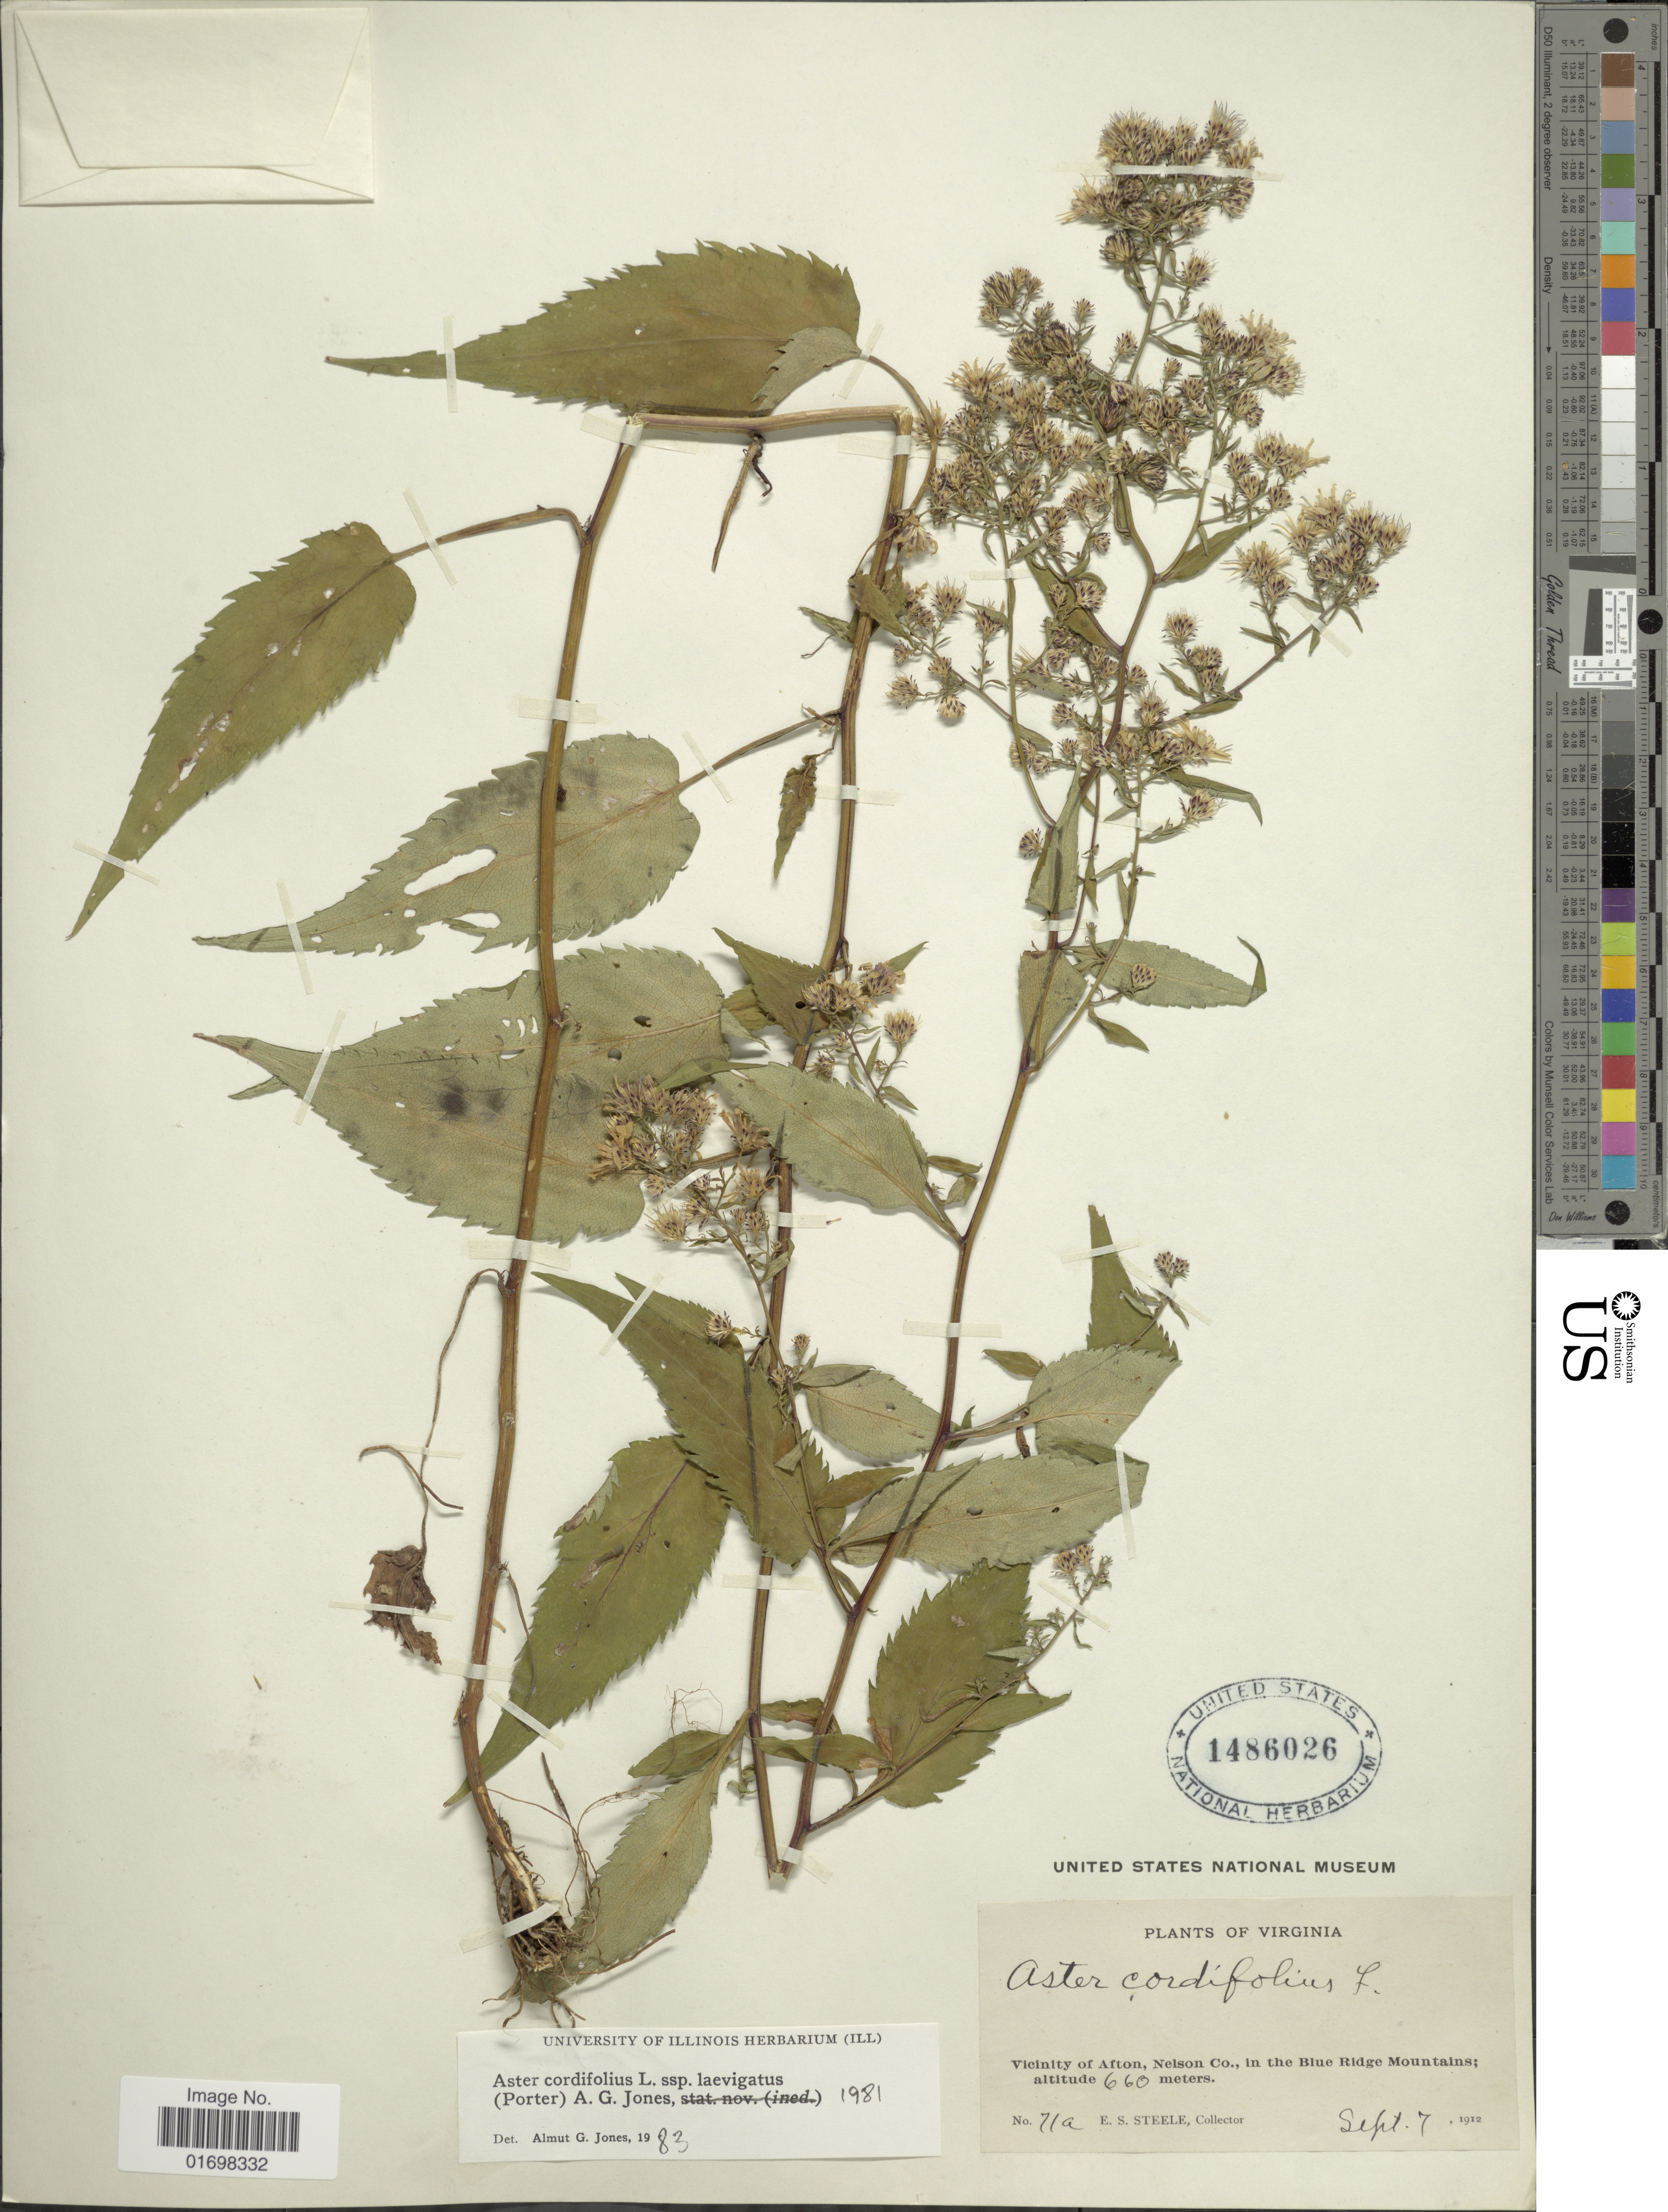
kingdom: Plantae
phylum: Tracheophyta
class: Magnoliopsida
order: Asterales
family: Asteraceae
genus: Symphyotrichum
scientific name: Symphyotrichum lowrieanum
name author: (Porter) G.L. Nesom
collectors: E. Steele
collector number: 71a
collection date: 1912-09-07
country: United States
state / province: Virginia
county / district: Nelson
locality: Virginia. Vicinity of Afton, Nelson Co., in the Blue Ridge Mountains,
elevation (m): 660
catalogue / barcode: US 1486026